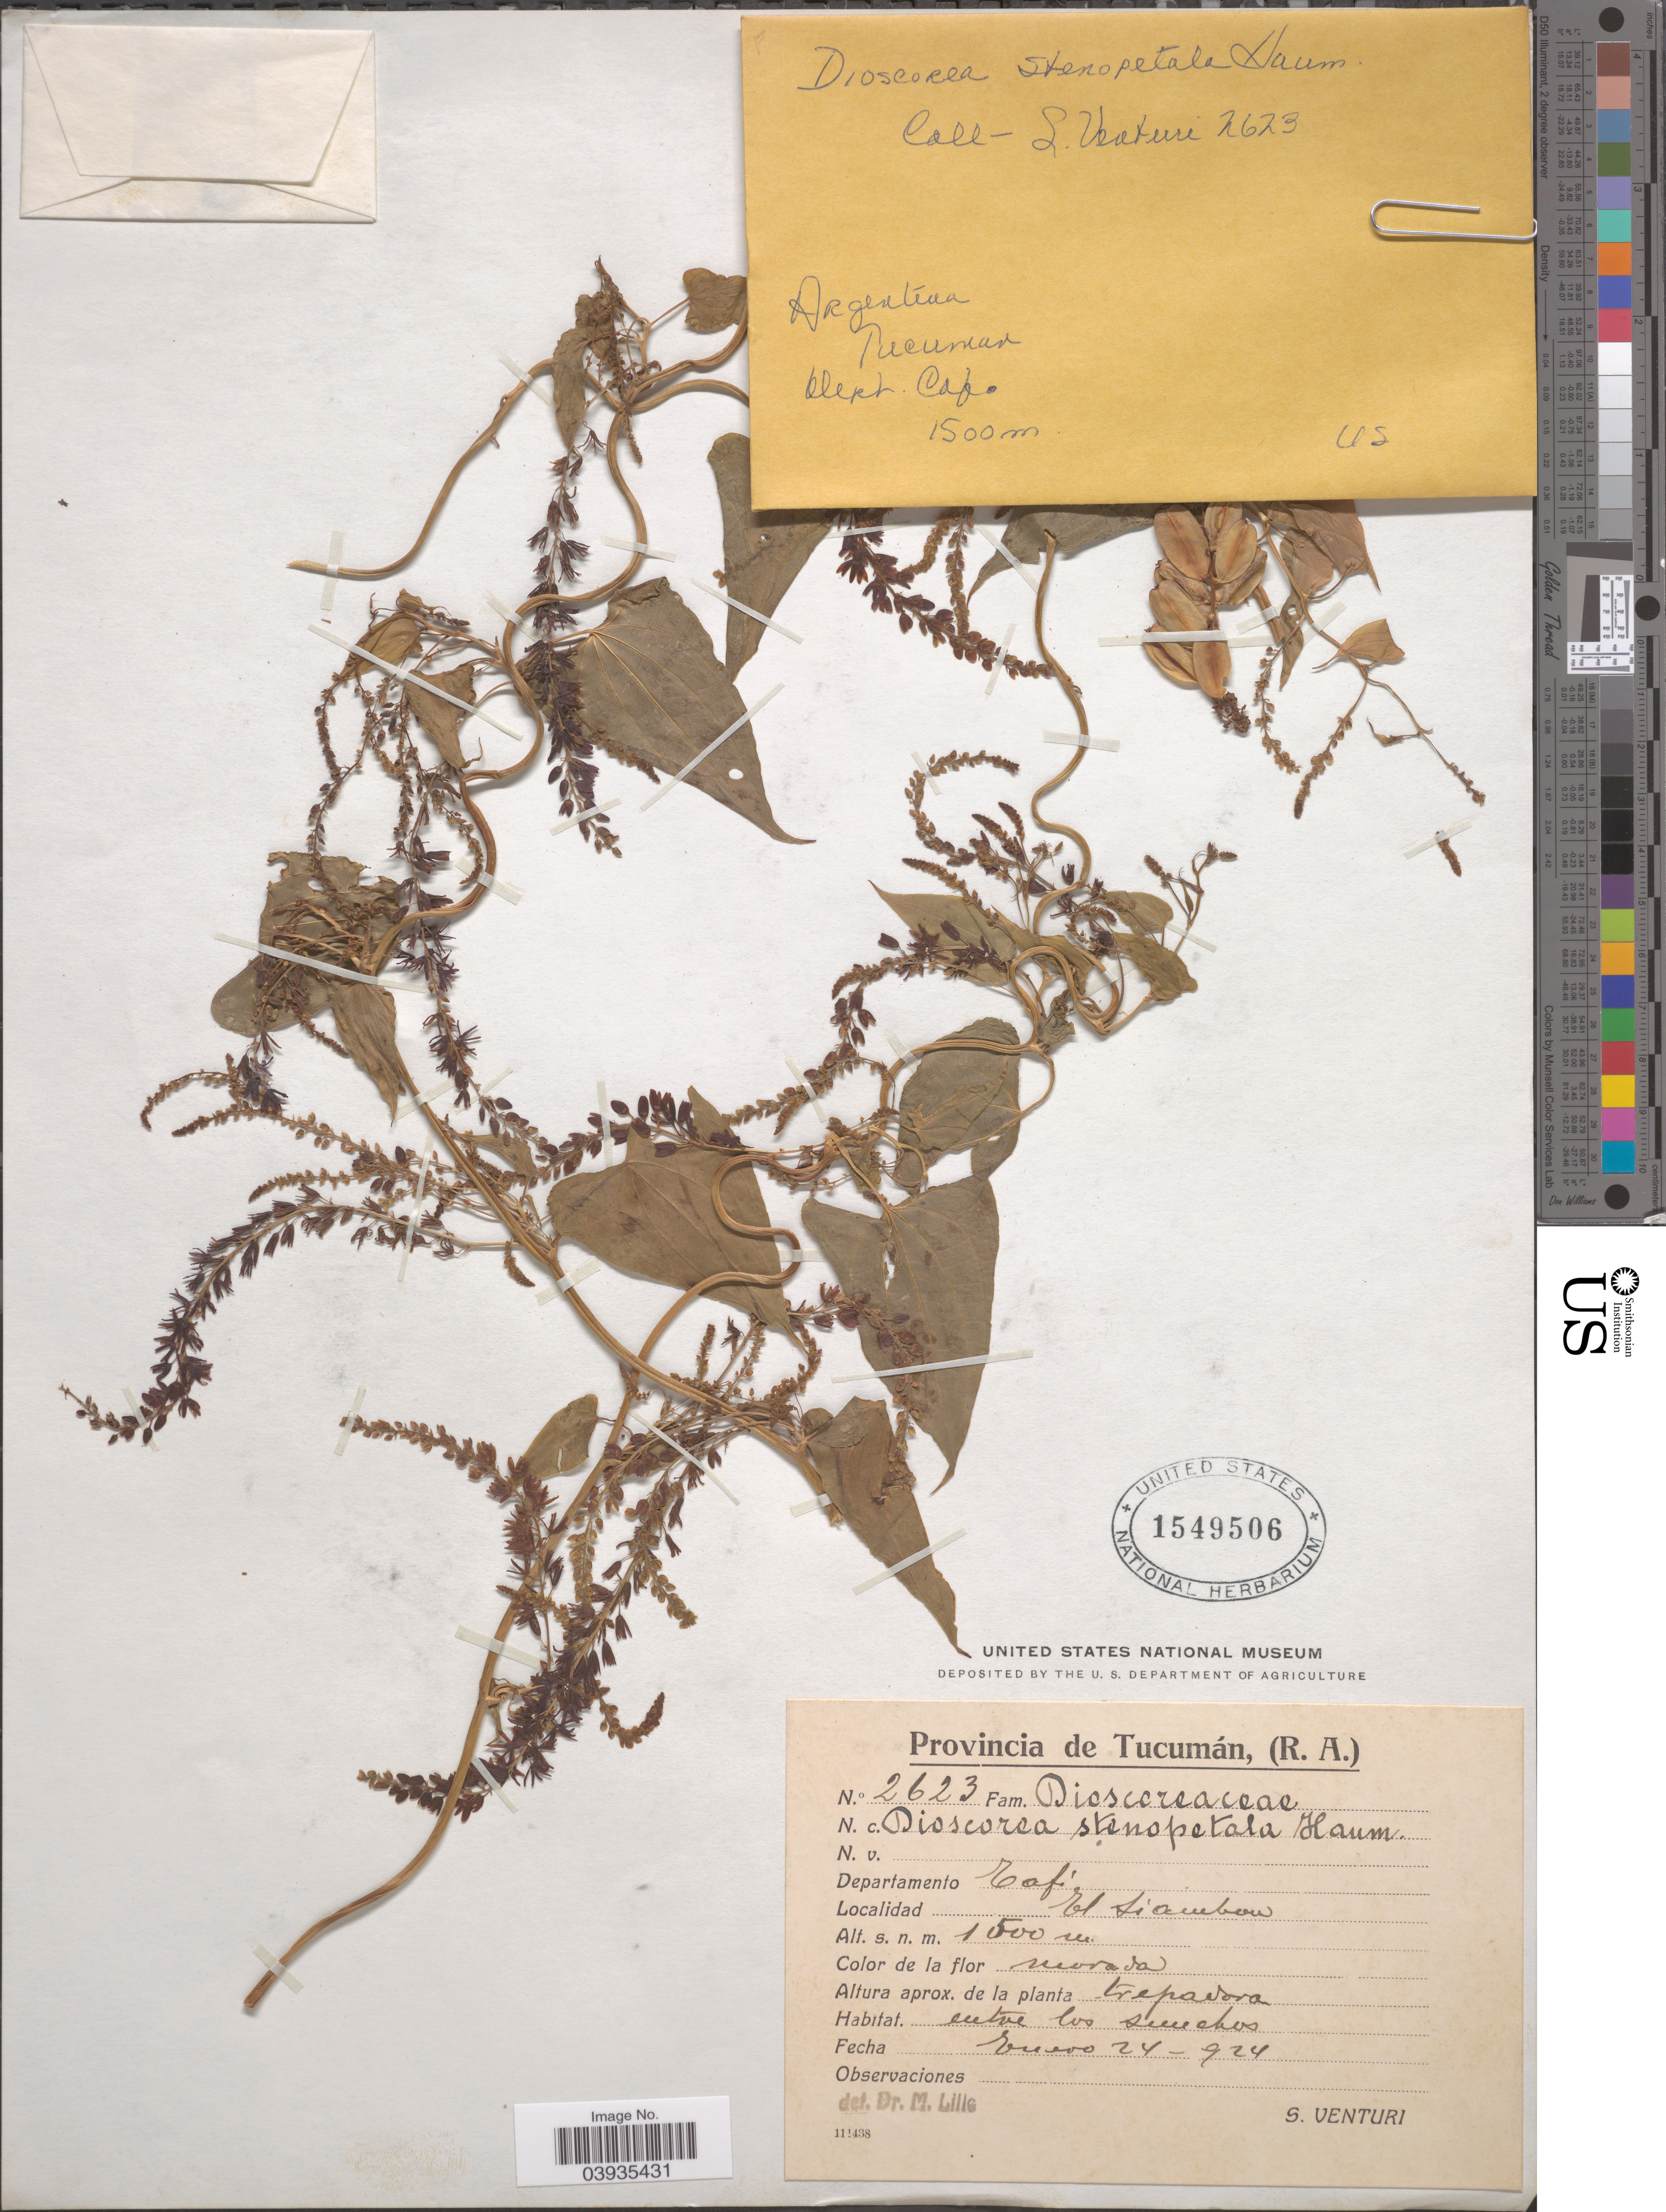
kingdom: Plantae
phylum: Tracheophyta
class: Liliopsida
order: Dioscoreales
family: Dioscoreaceae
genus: Dioscorea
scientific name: Dioscorea stenopetala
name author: Hauman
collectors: S. Venturi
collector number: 2623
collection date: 1924-01-24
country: Argentina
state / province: Tucuman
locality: Departamento Tafi. El Siambon.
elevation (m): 1500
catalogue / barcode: US 1549506